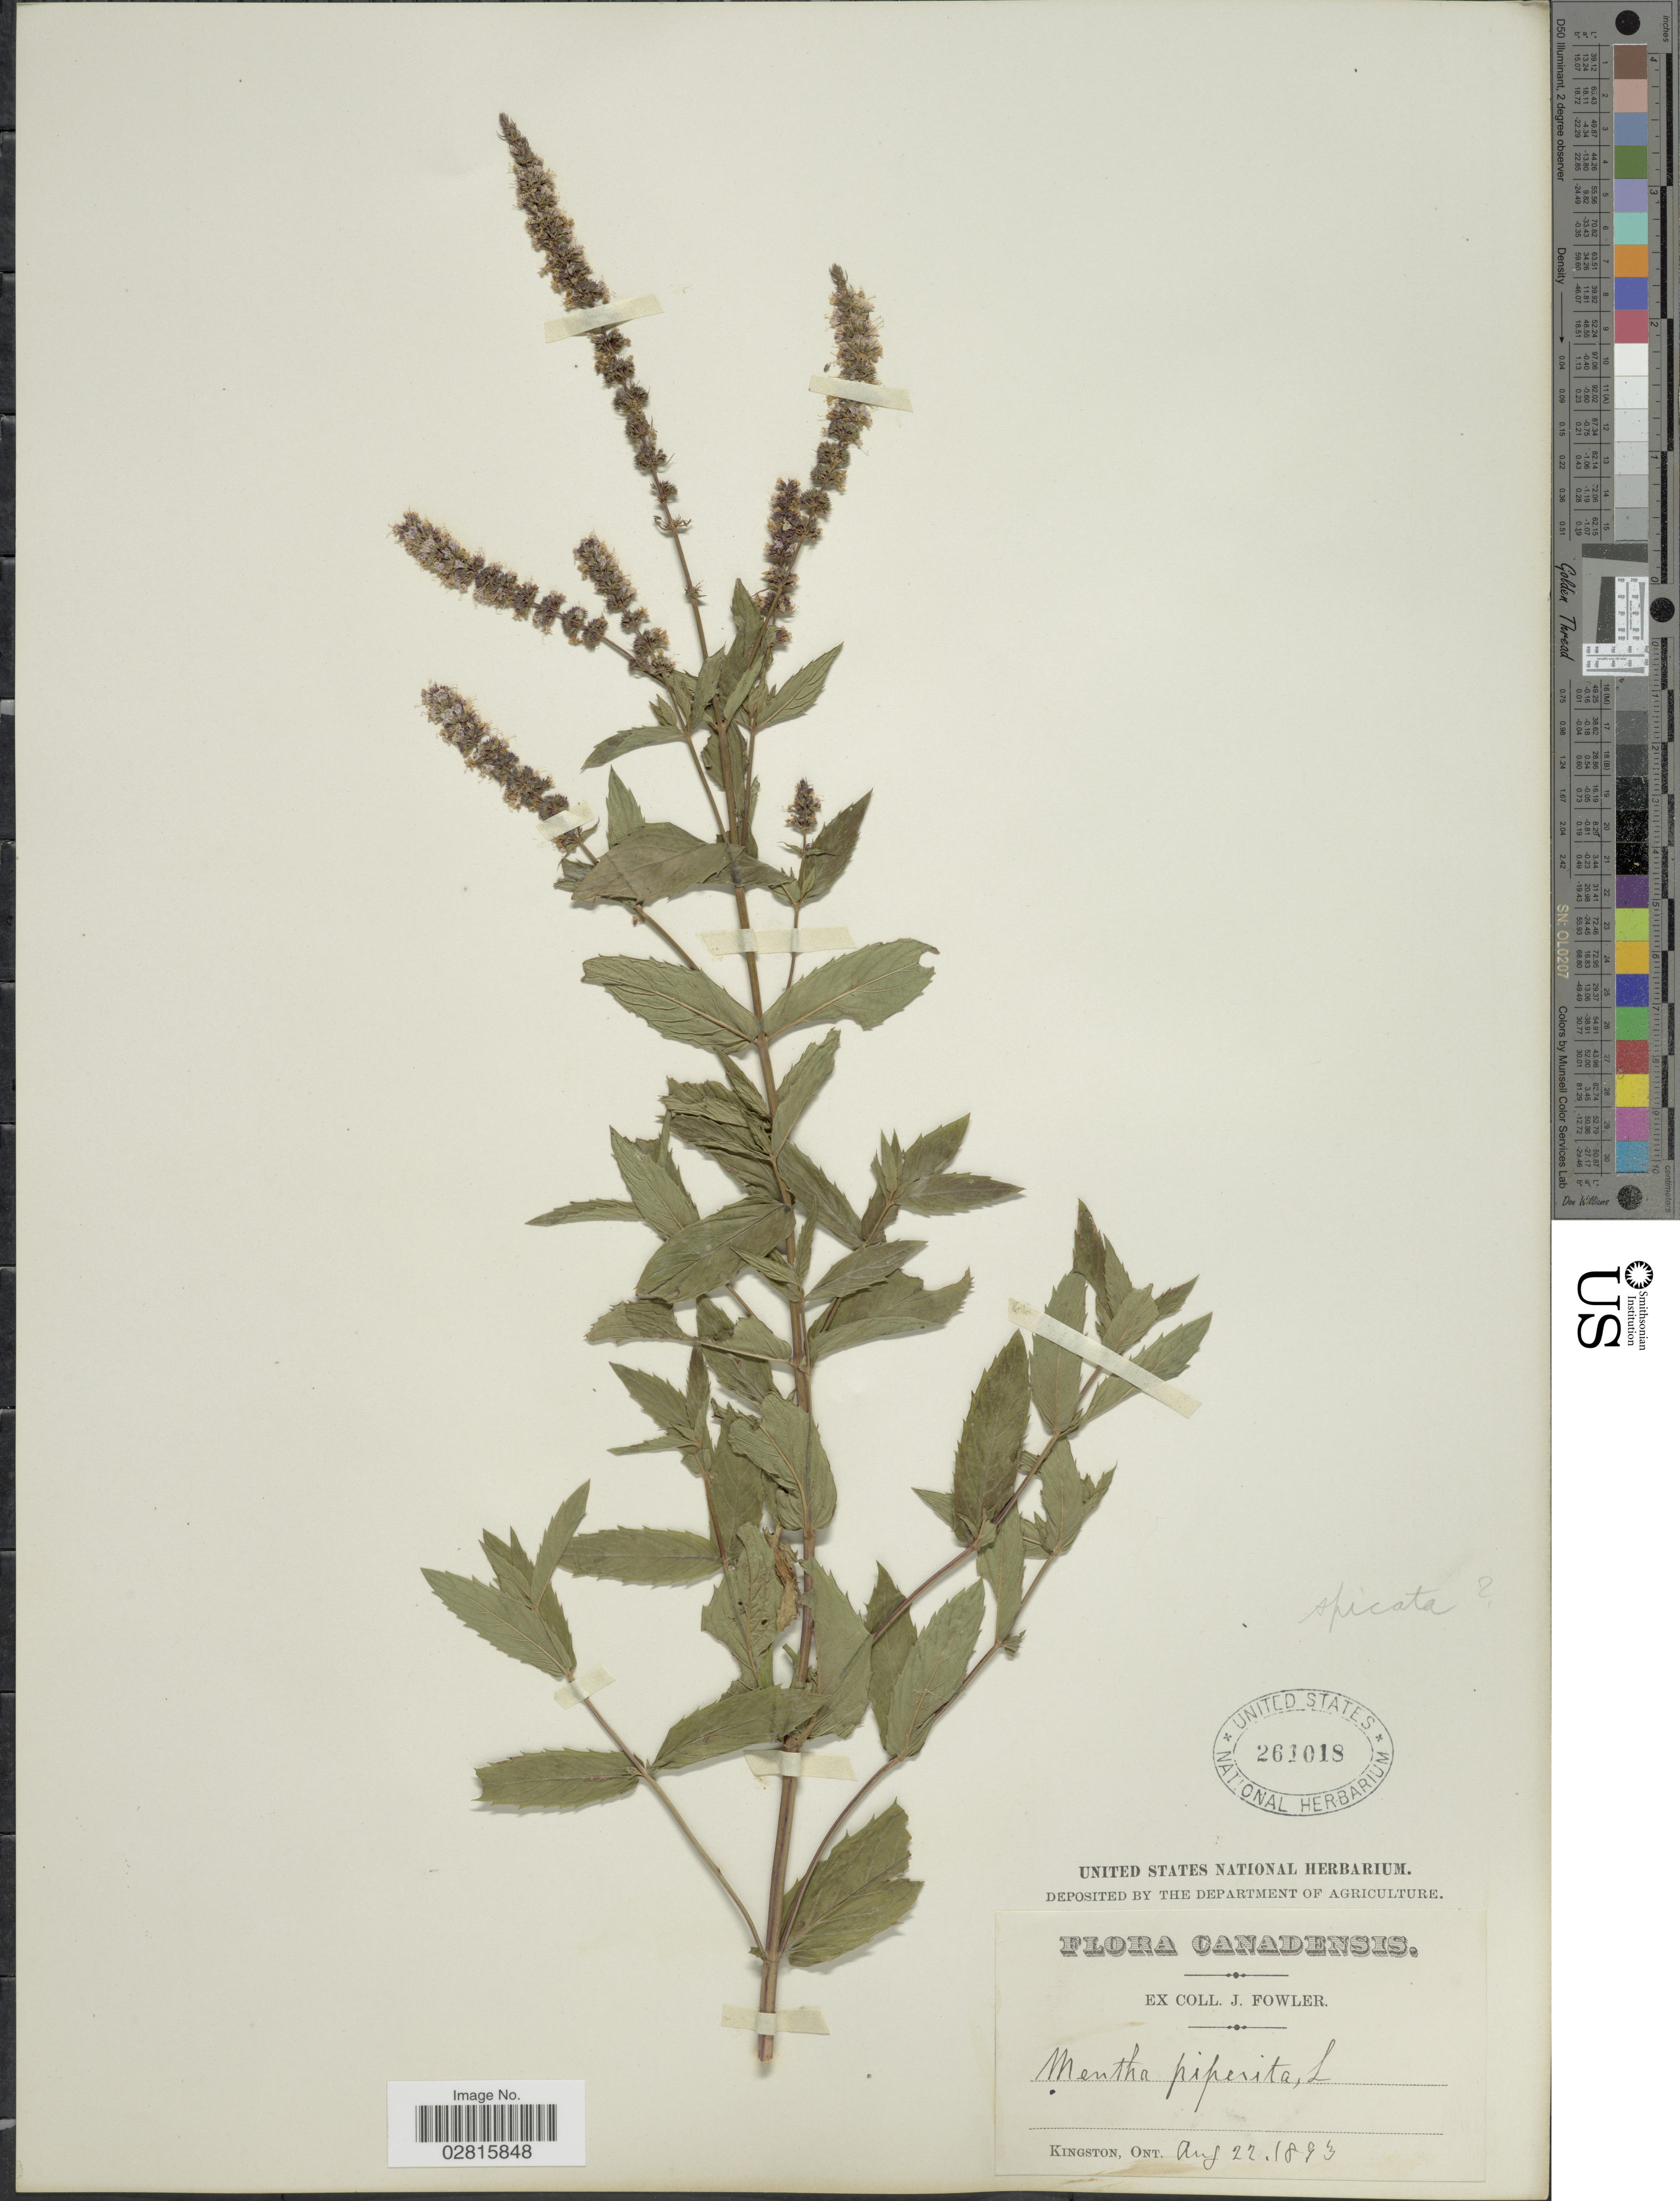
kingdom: Plantae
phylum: Tracheophyta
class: Magnoliopsida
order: Lamiales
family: Lamiaceae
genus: Mentha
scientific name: Mentha spicata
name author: L.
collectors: J. P. Fowler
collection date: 1893-08-22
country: Canada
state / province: Ontario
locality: Kingston, Ont.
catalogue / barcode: US 261018